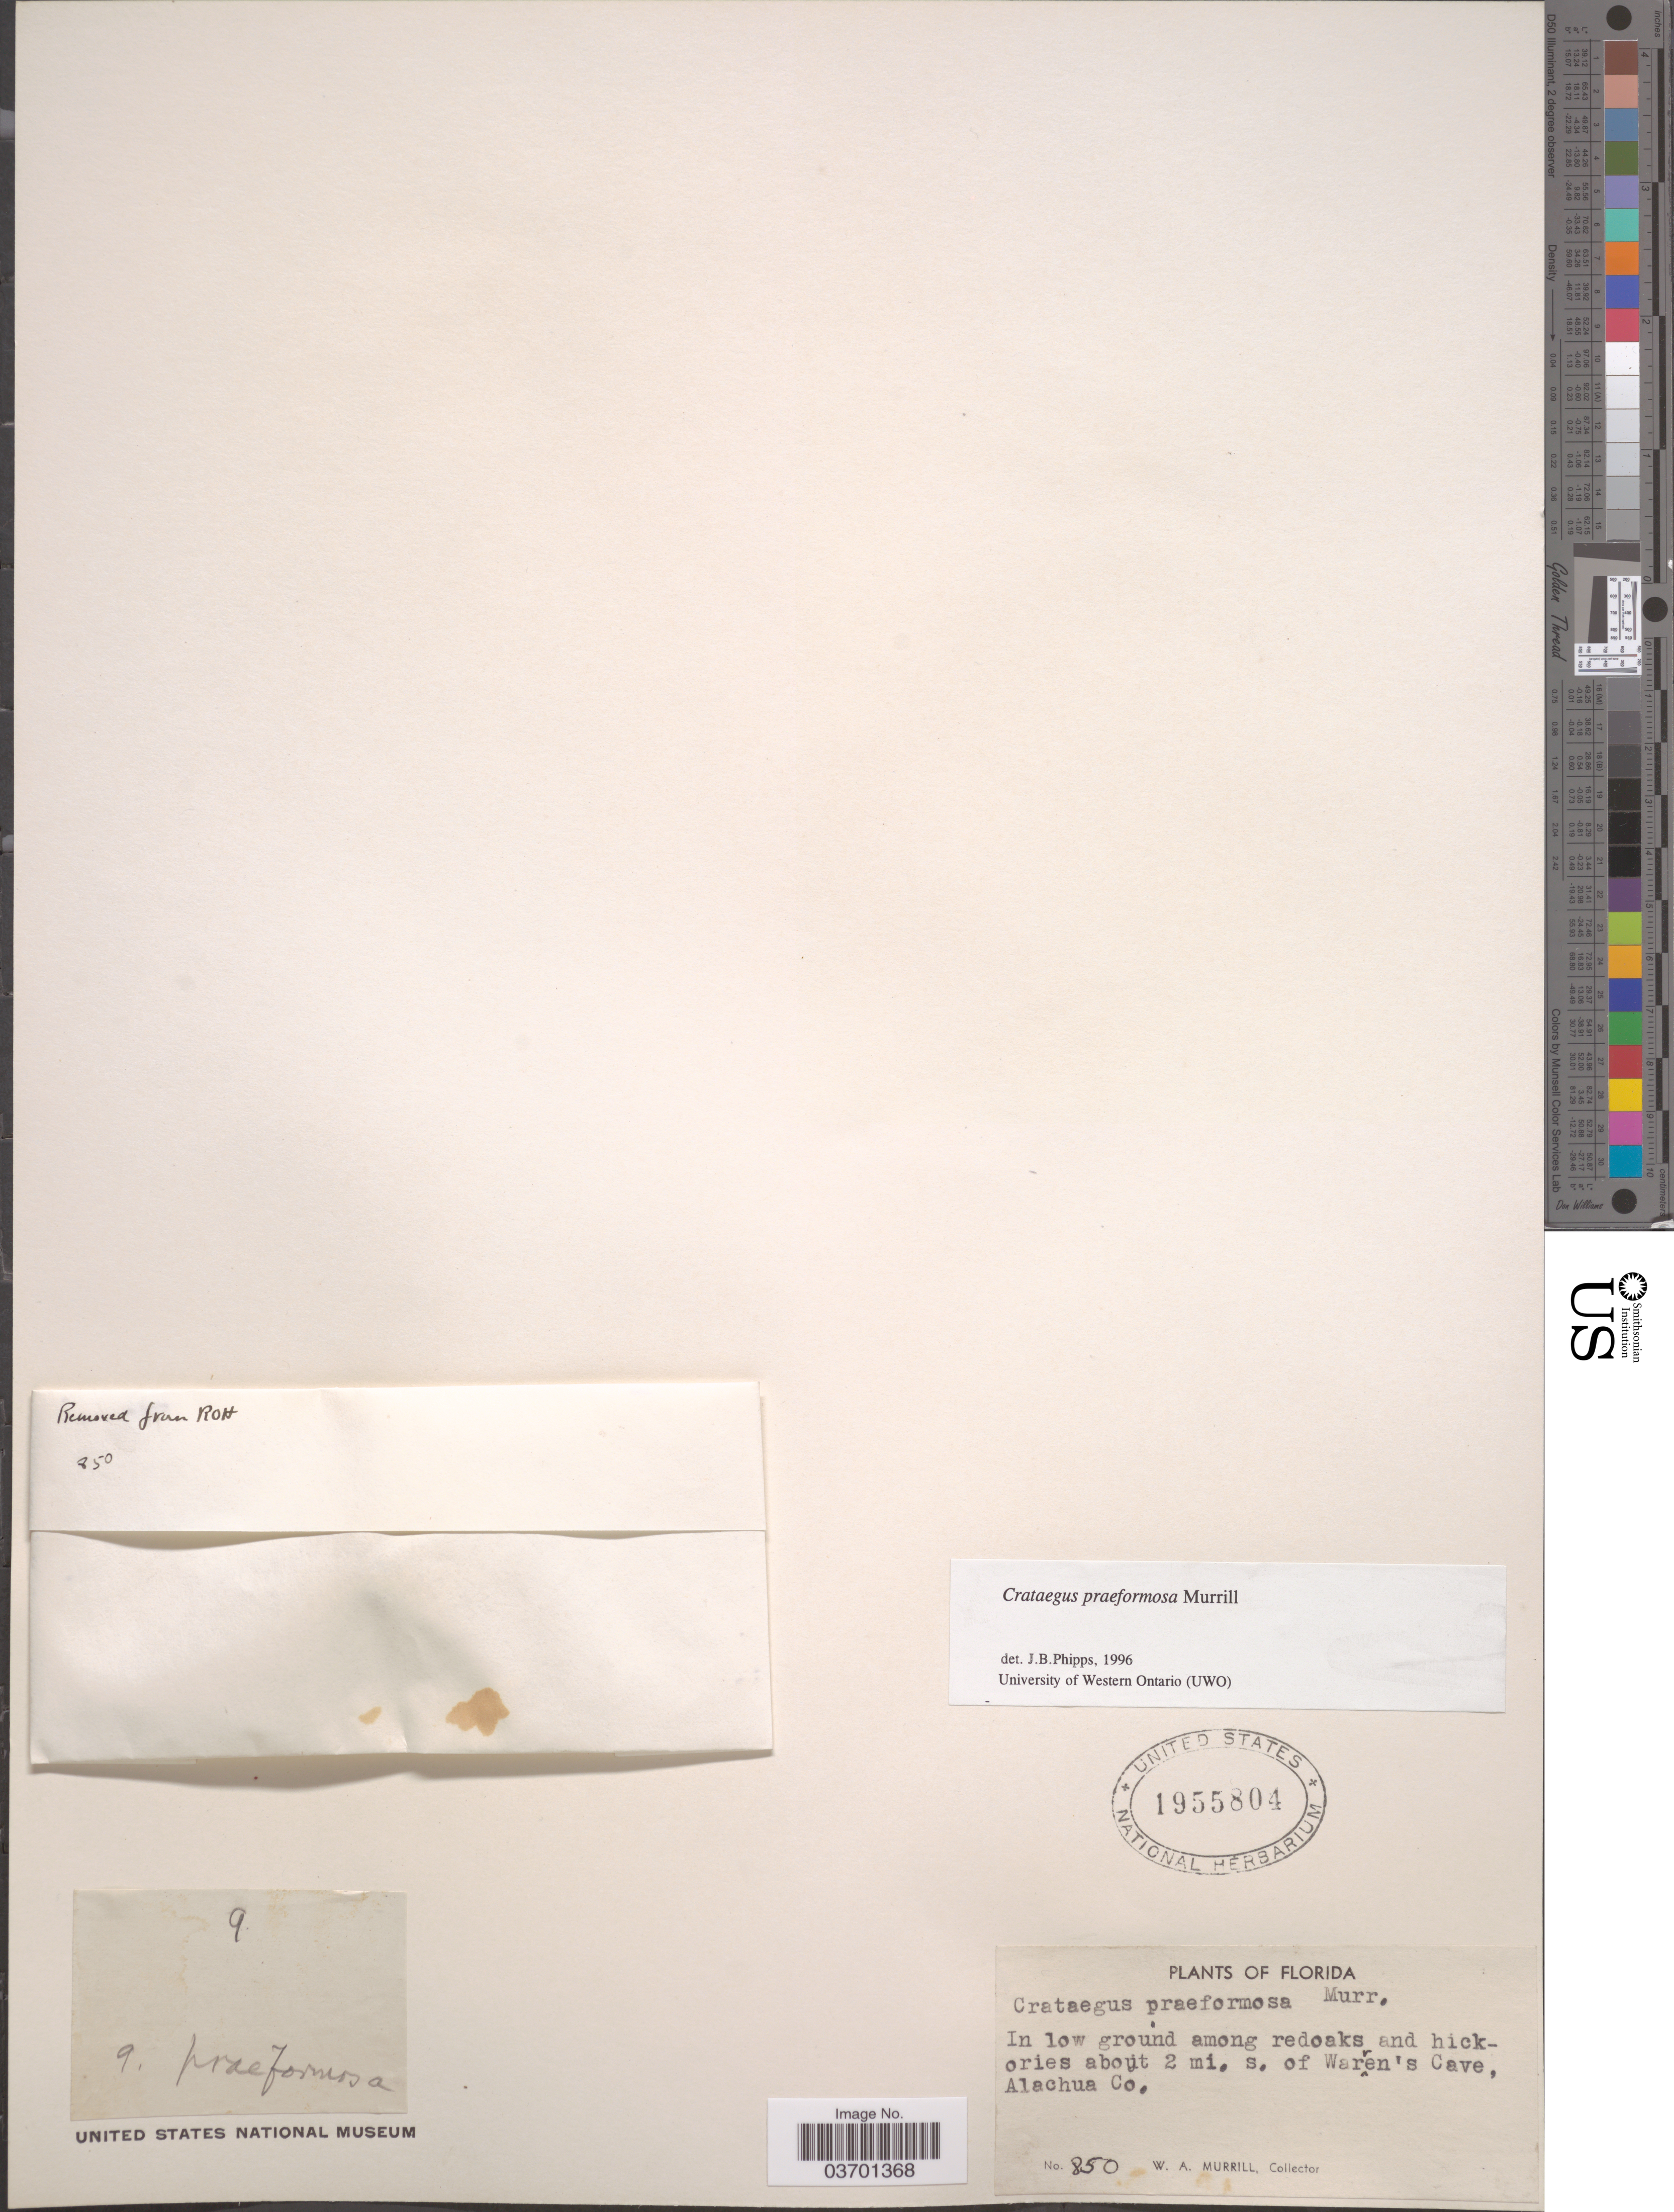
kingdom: Plantae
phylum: Tracheophyta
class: Magnoliopsida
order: Rosales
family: Rosaceae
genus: Crataegus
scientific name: Crataegus praeformosa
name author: Murrill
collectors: W. A. Murrill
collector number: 850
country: United States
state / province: Florida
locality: In low grounds among redoaks and hickories about 2 mi. s. of Warren's Cave, Alachua Co.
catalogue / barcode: US 1955804